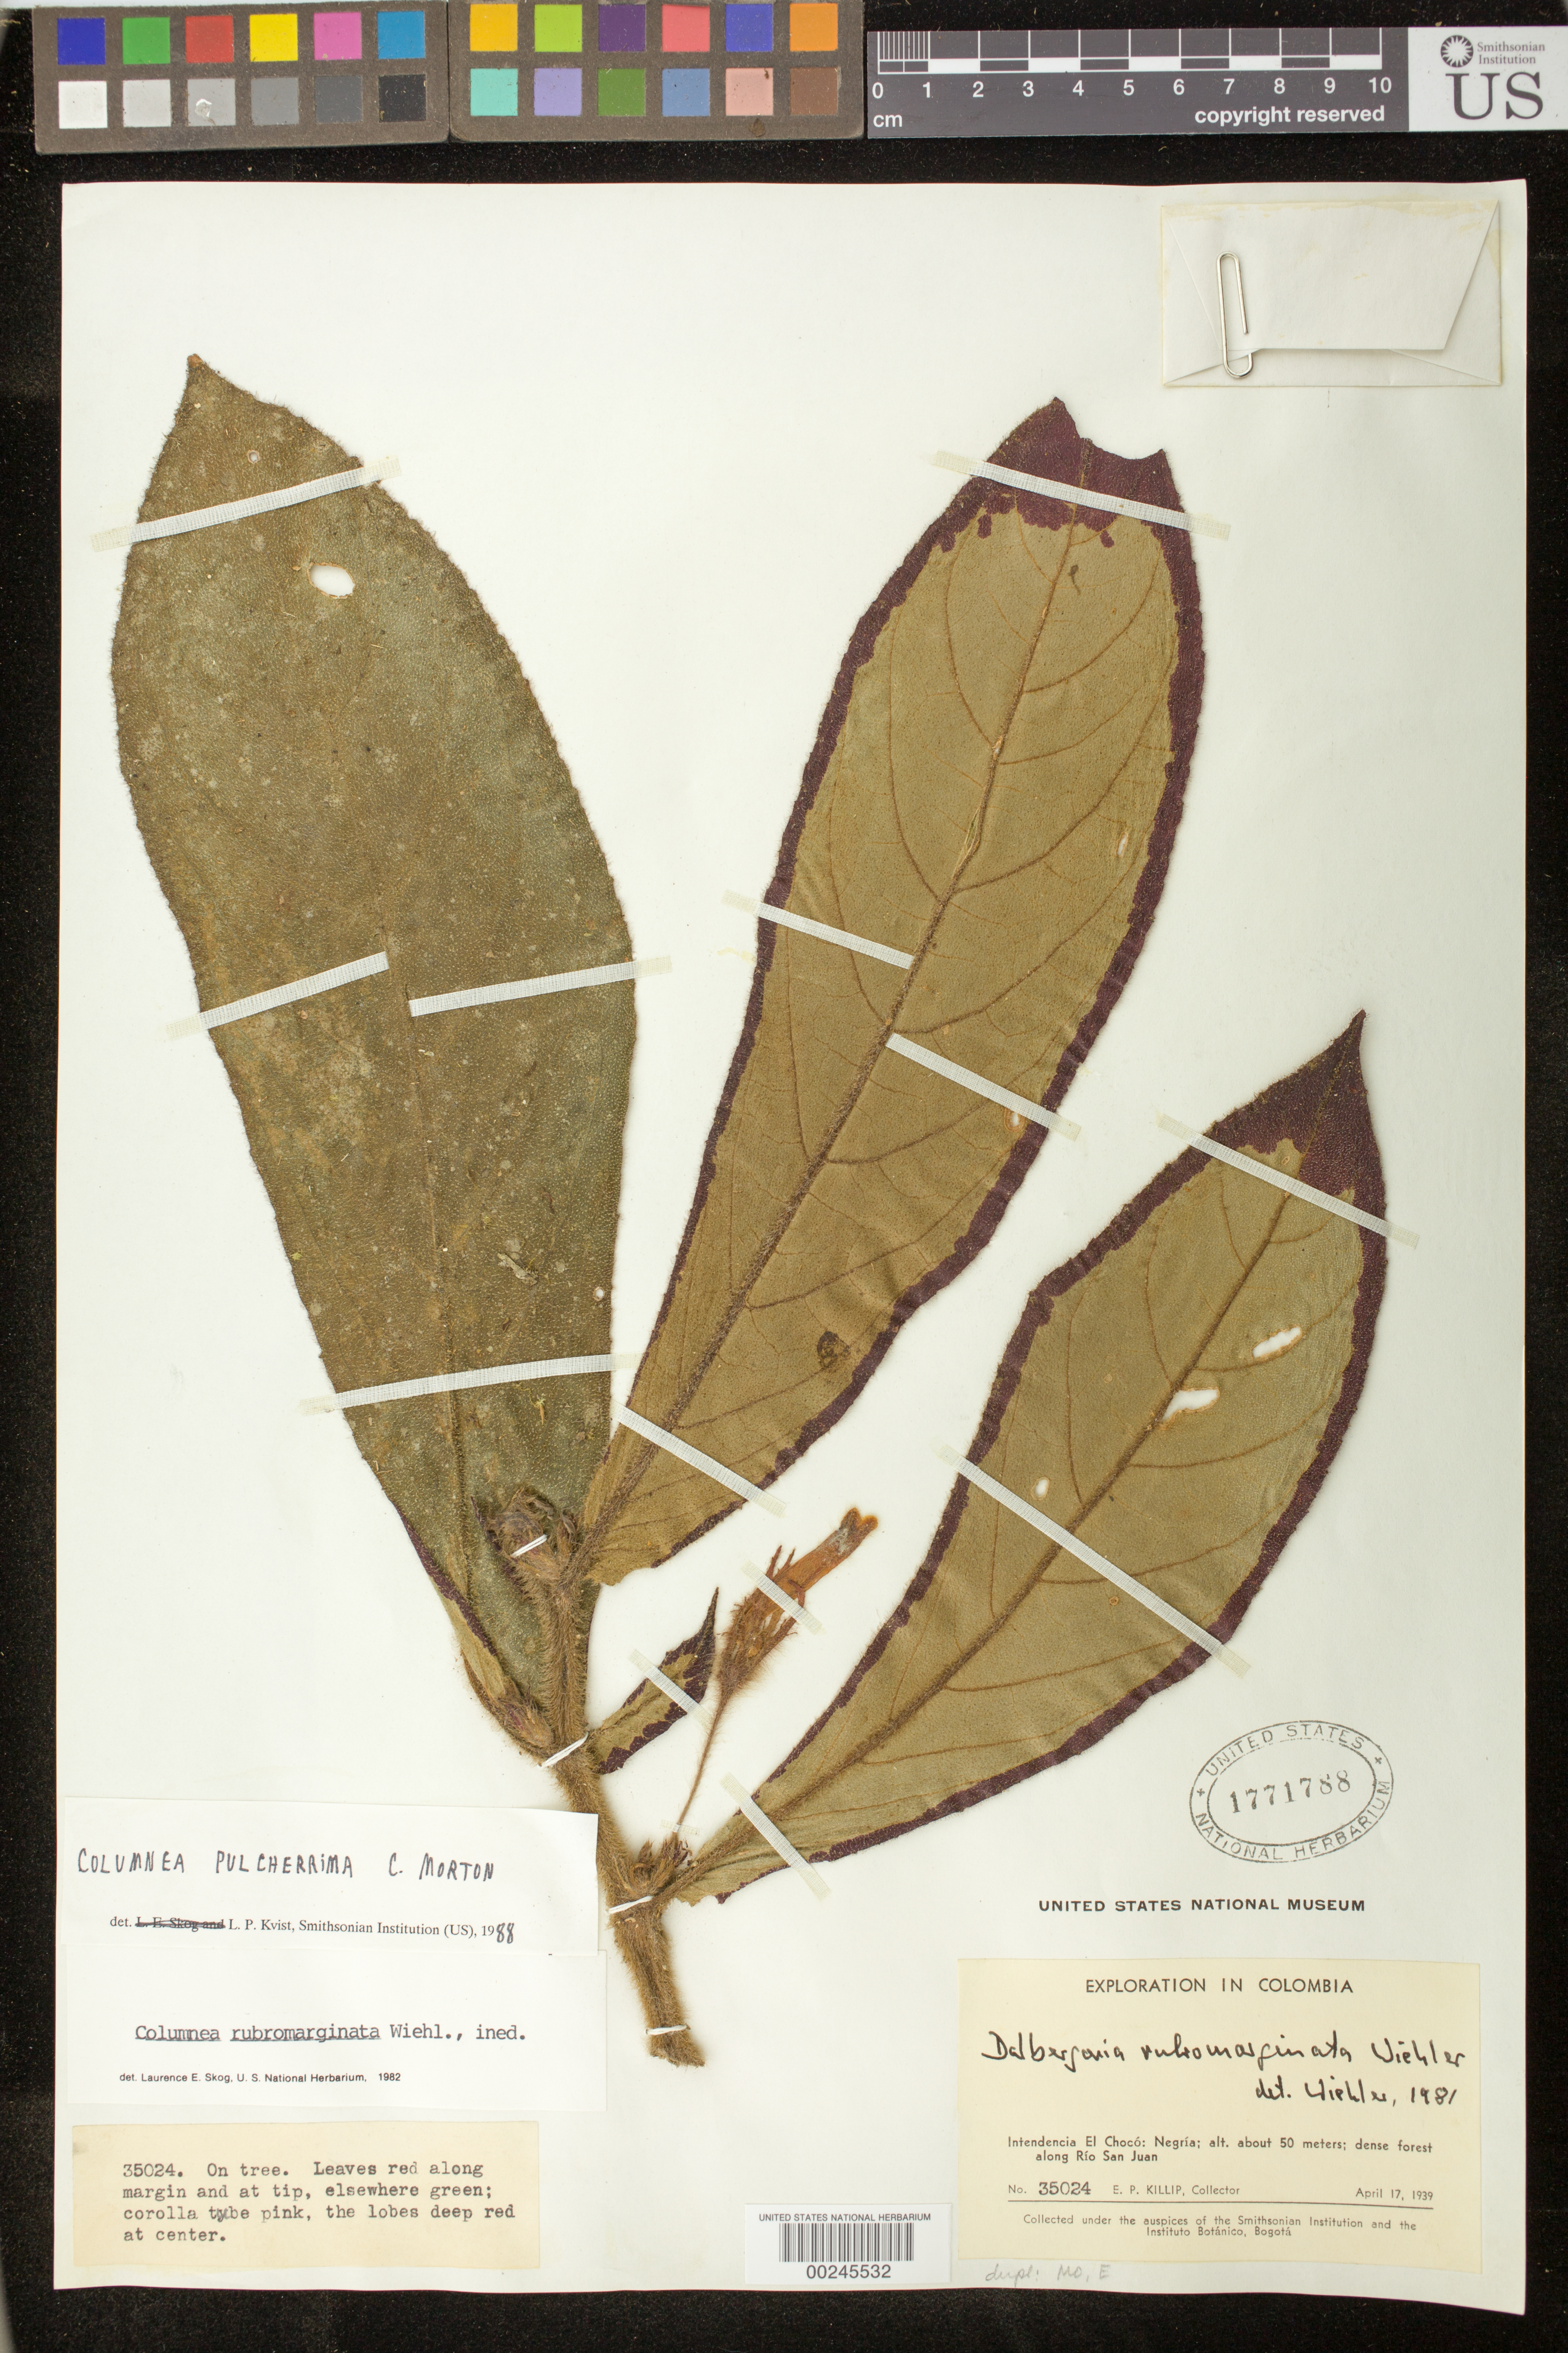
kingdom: Plantae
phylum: Tracheophyta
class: Magnoliopsida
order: Lamiales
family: Gesneriaceae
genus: Columnea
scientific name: Columnea pulcherrima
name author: C.V. Morton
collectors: E. P. Killip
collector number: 35024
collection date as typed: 17 Apr 1939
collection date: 1939-04-17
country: Colombia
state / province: Chocó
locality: Negria, along Rio San Juan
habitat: Dense forest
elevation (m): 50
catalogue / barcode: US 1771788